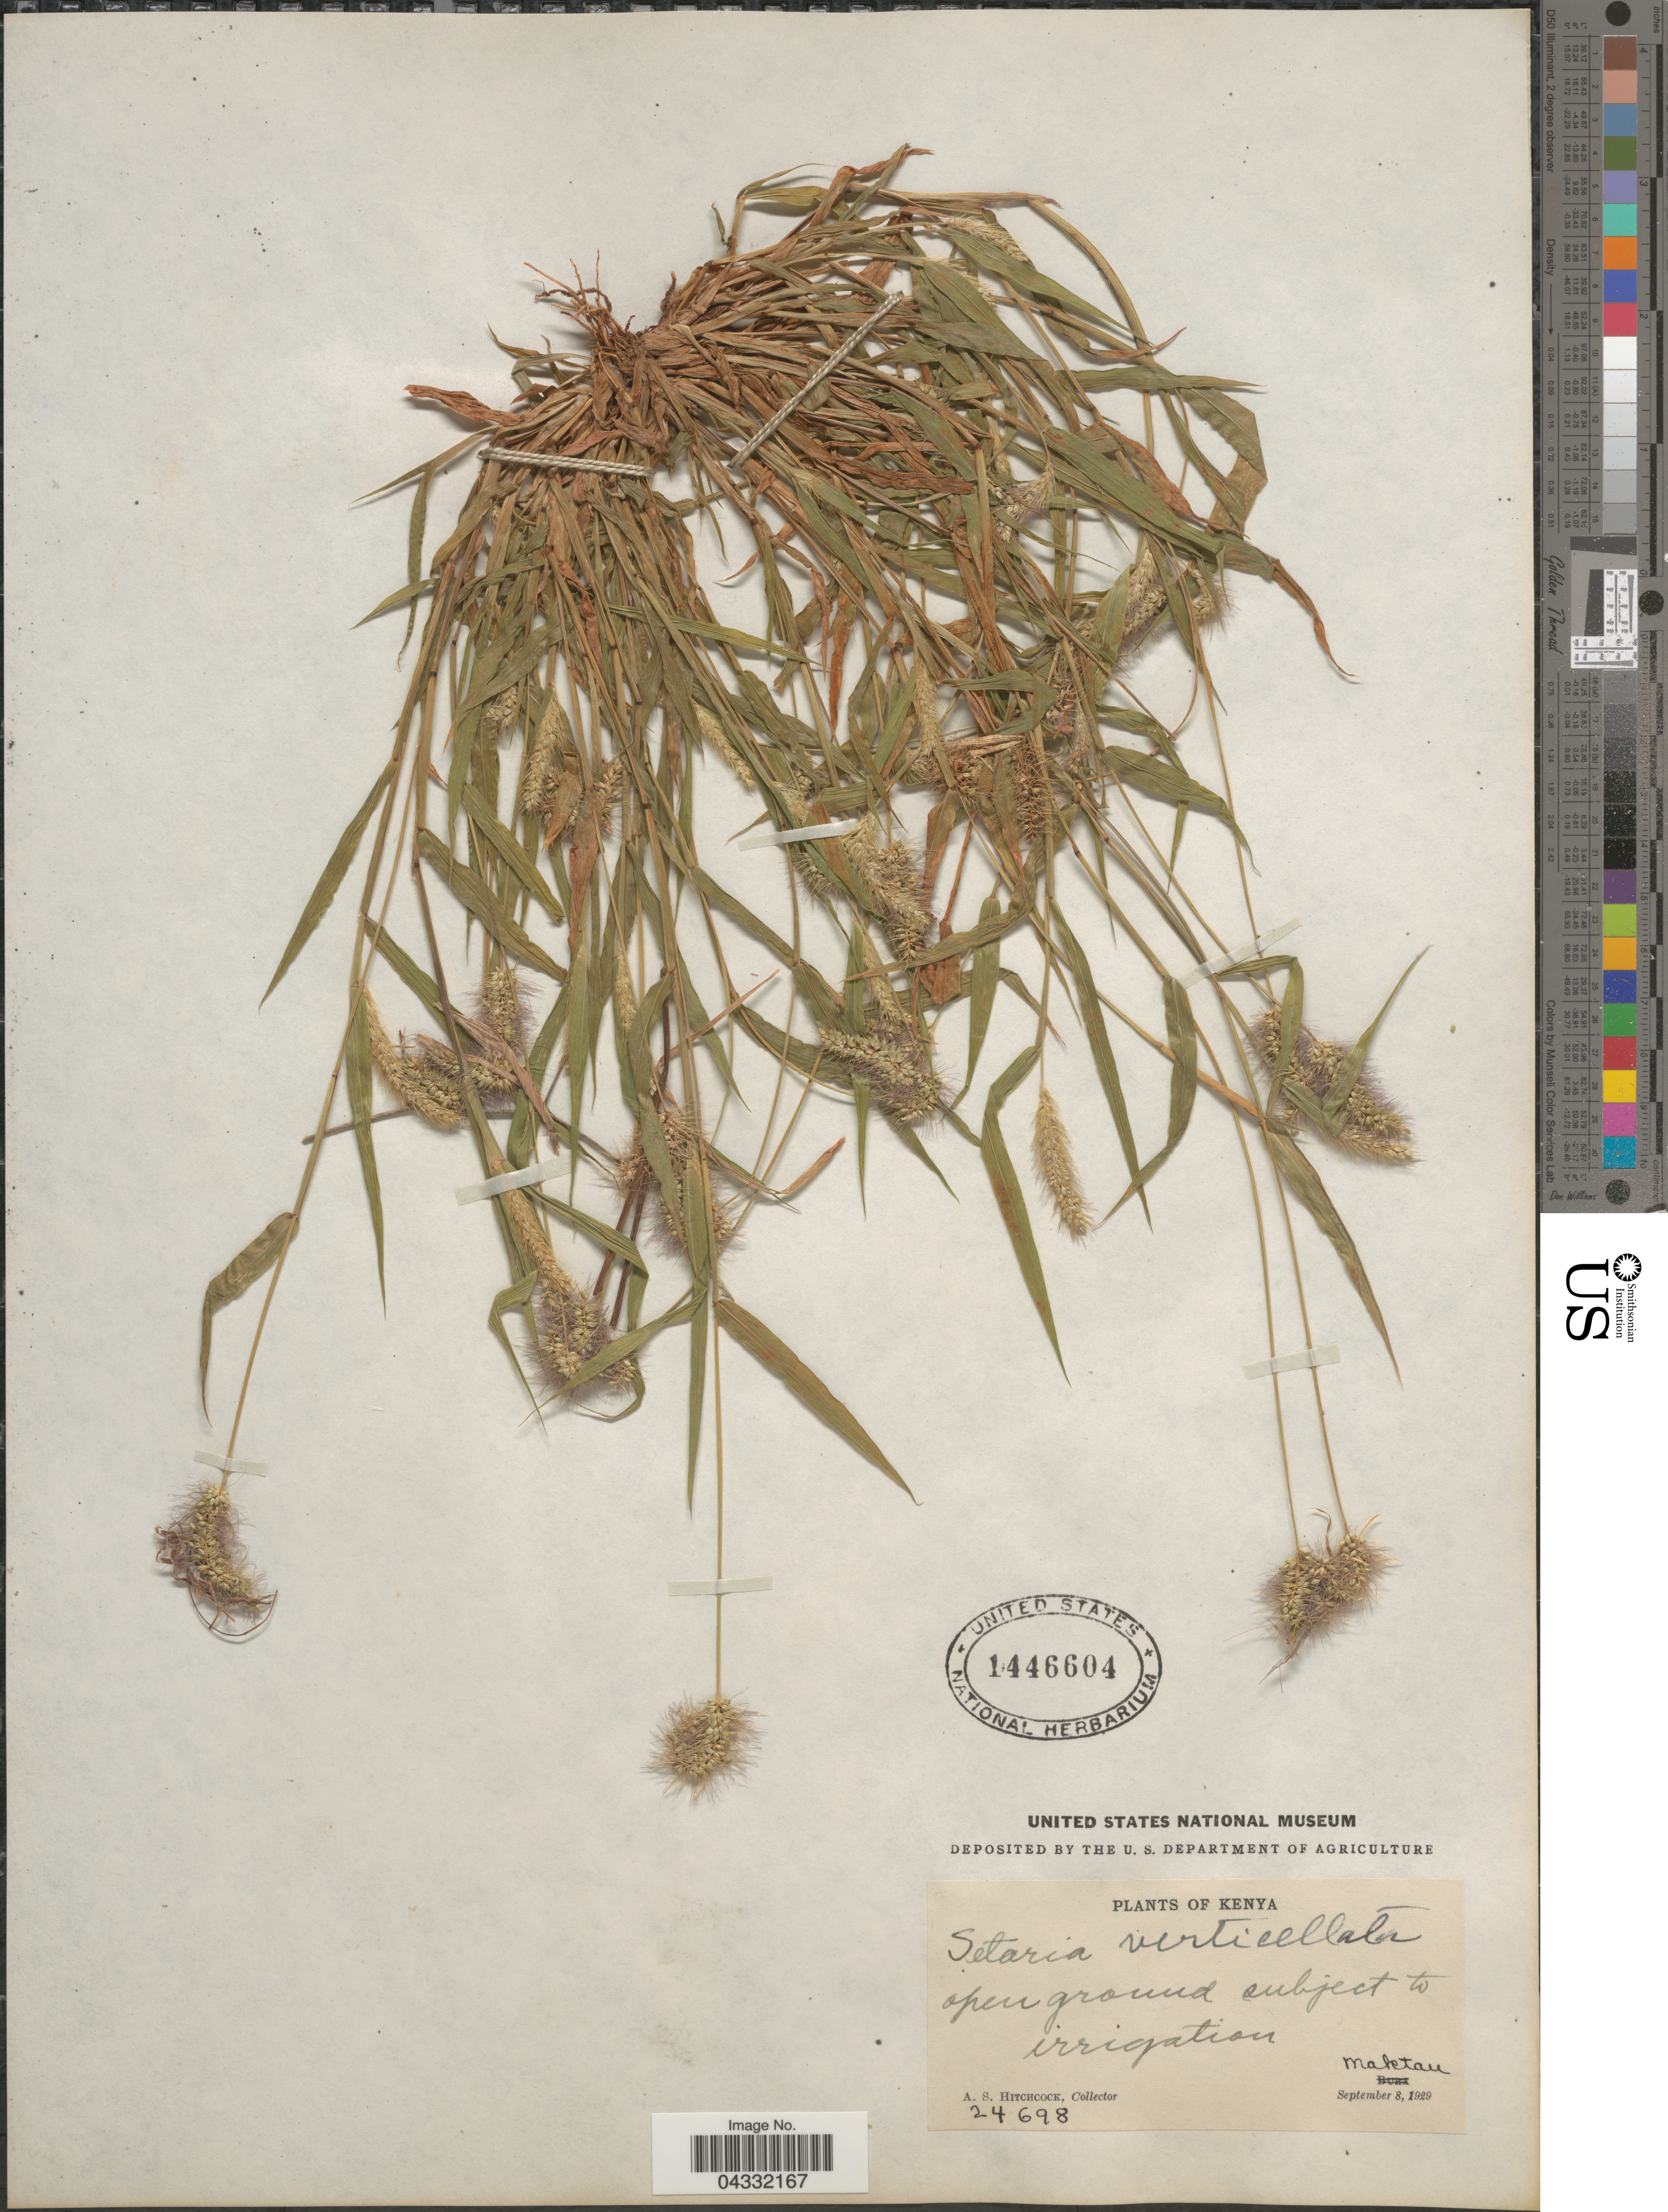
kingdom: Plantae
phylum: Tracheophyta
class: Liliopsida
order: Poales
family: Poaceae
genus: Setaria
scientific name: Setaria verticillata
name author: (L.) P. Beauv.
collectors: A. S. Hitchcock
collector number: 24698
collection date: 1929-09-08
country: Kenya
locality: Open ground subject to irrigation. Maktau.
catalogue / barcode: US 1446604